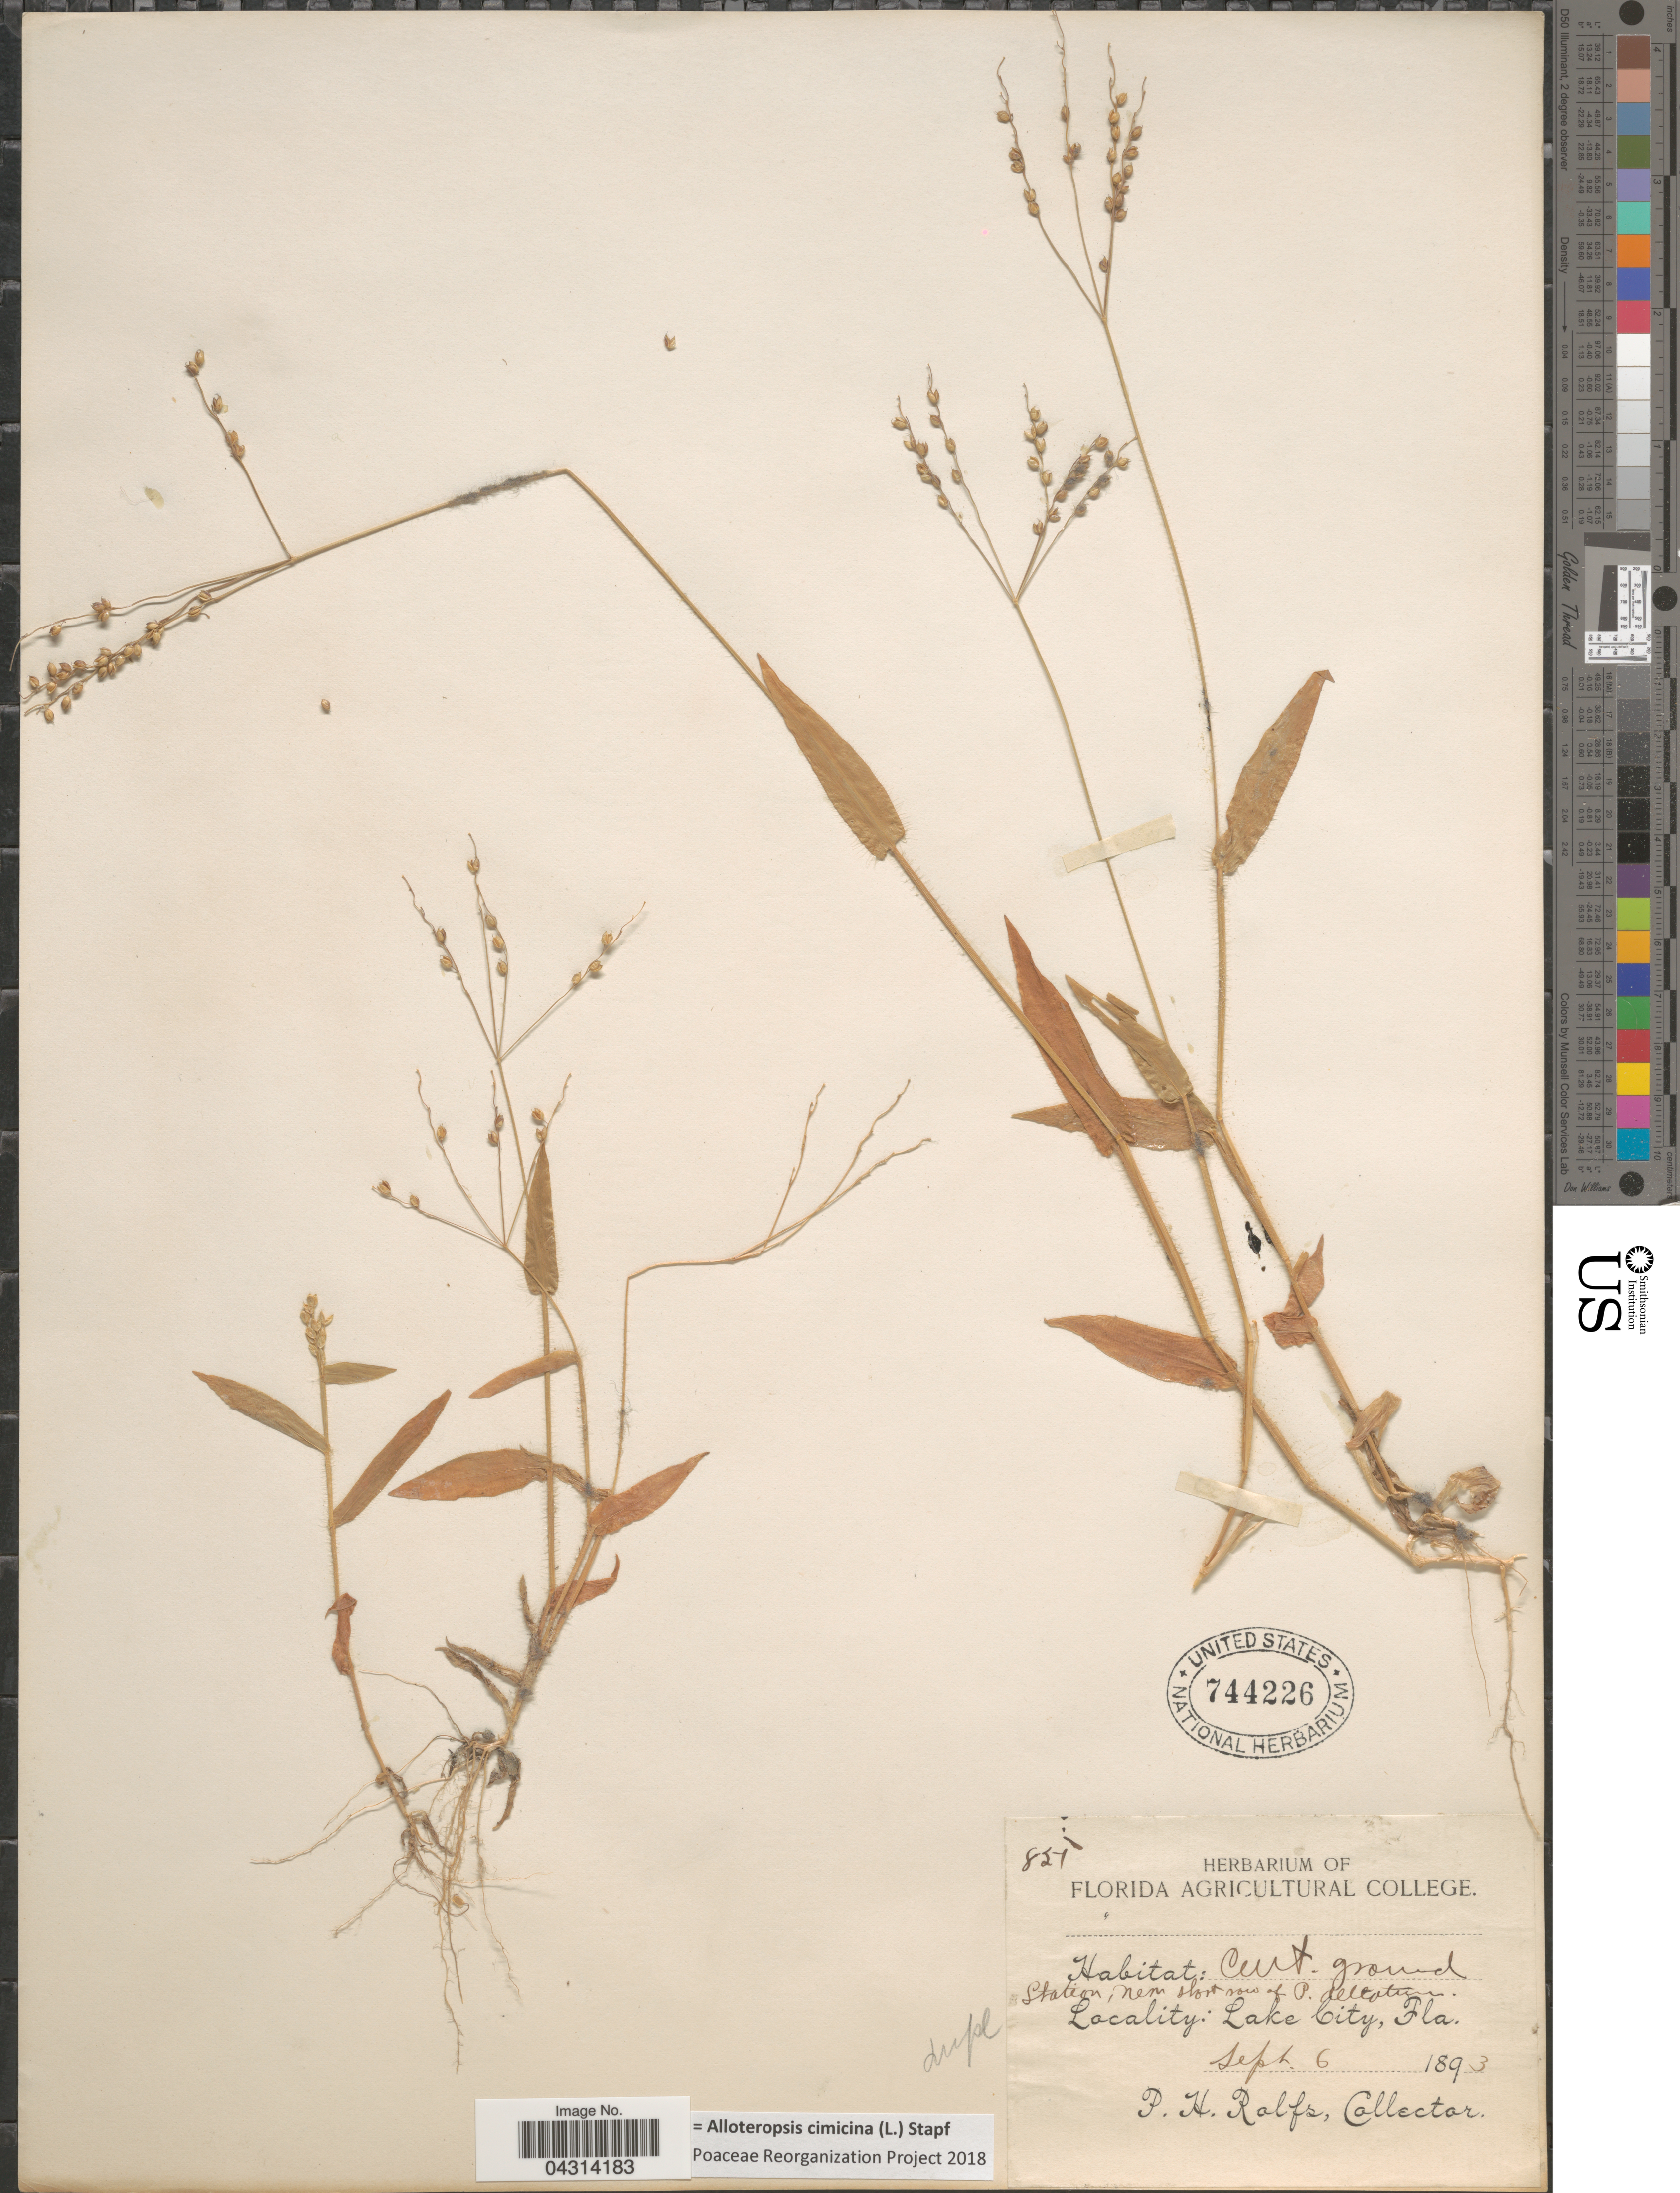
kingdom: Plantae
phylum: Tracheophyta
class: Liliopsida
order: Poales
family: Poaceae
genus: Alloteropsis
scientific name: Alloteropsis cimicina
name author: (L.) Stapf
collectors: P. H. Rolfs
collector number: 821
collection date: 1893-09-06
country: United States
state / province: Florida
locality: Cult. ground Station. Lake City.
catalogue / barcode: US 744226